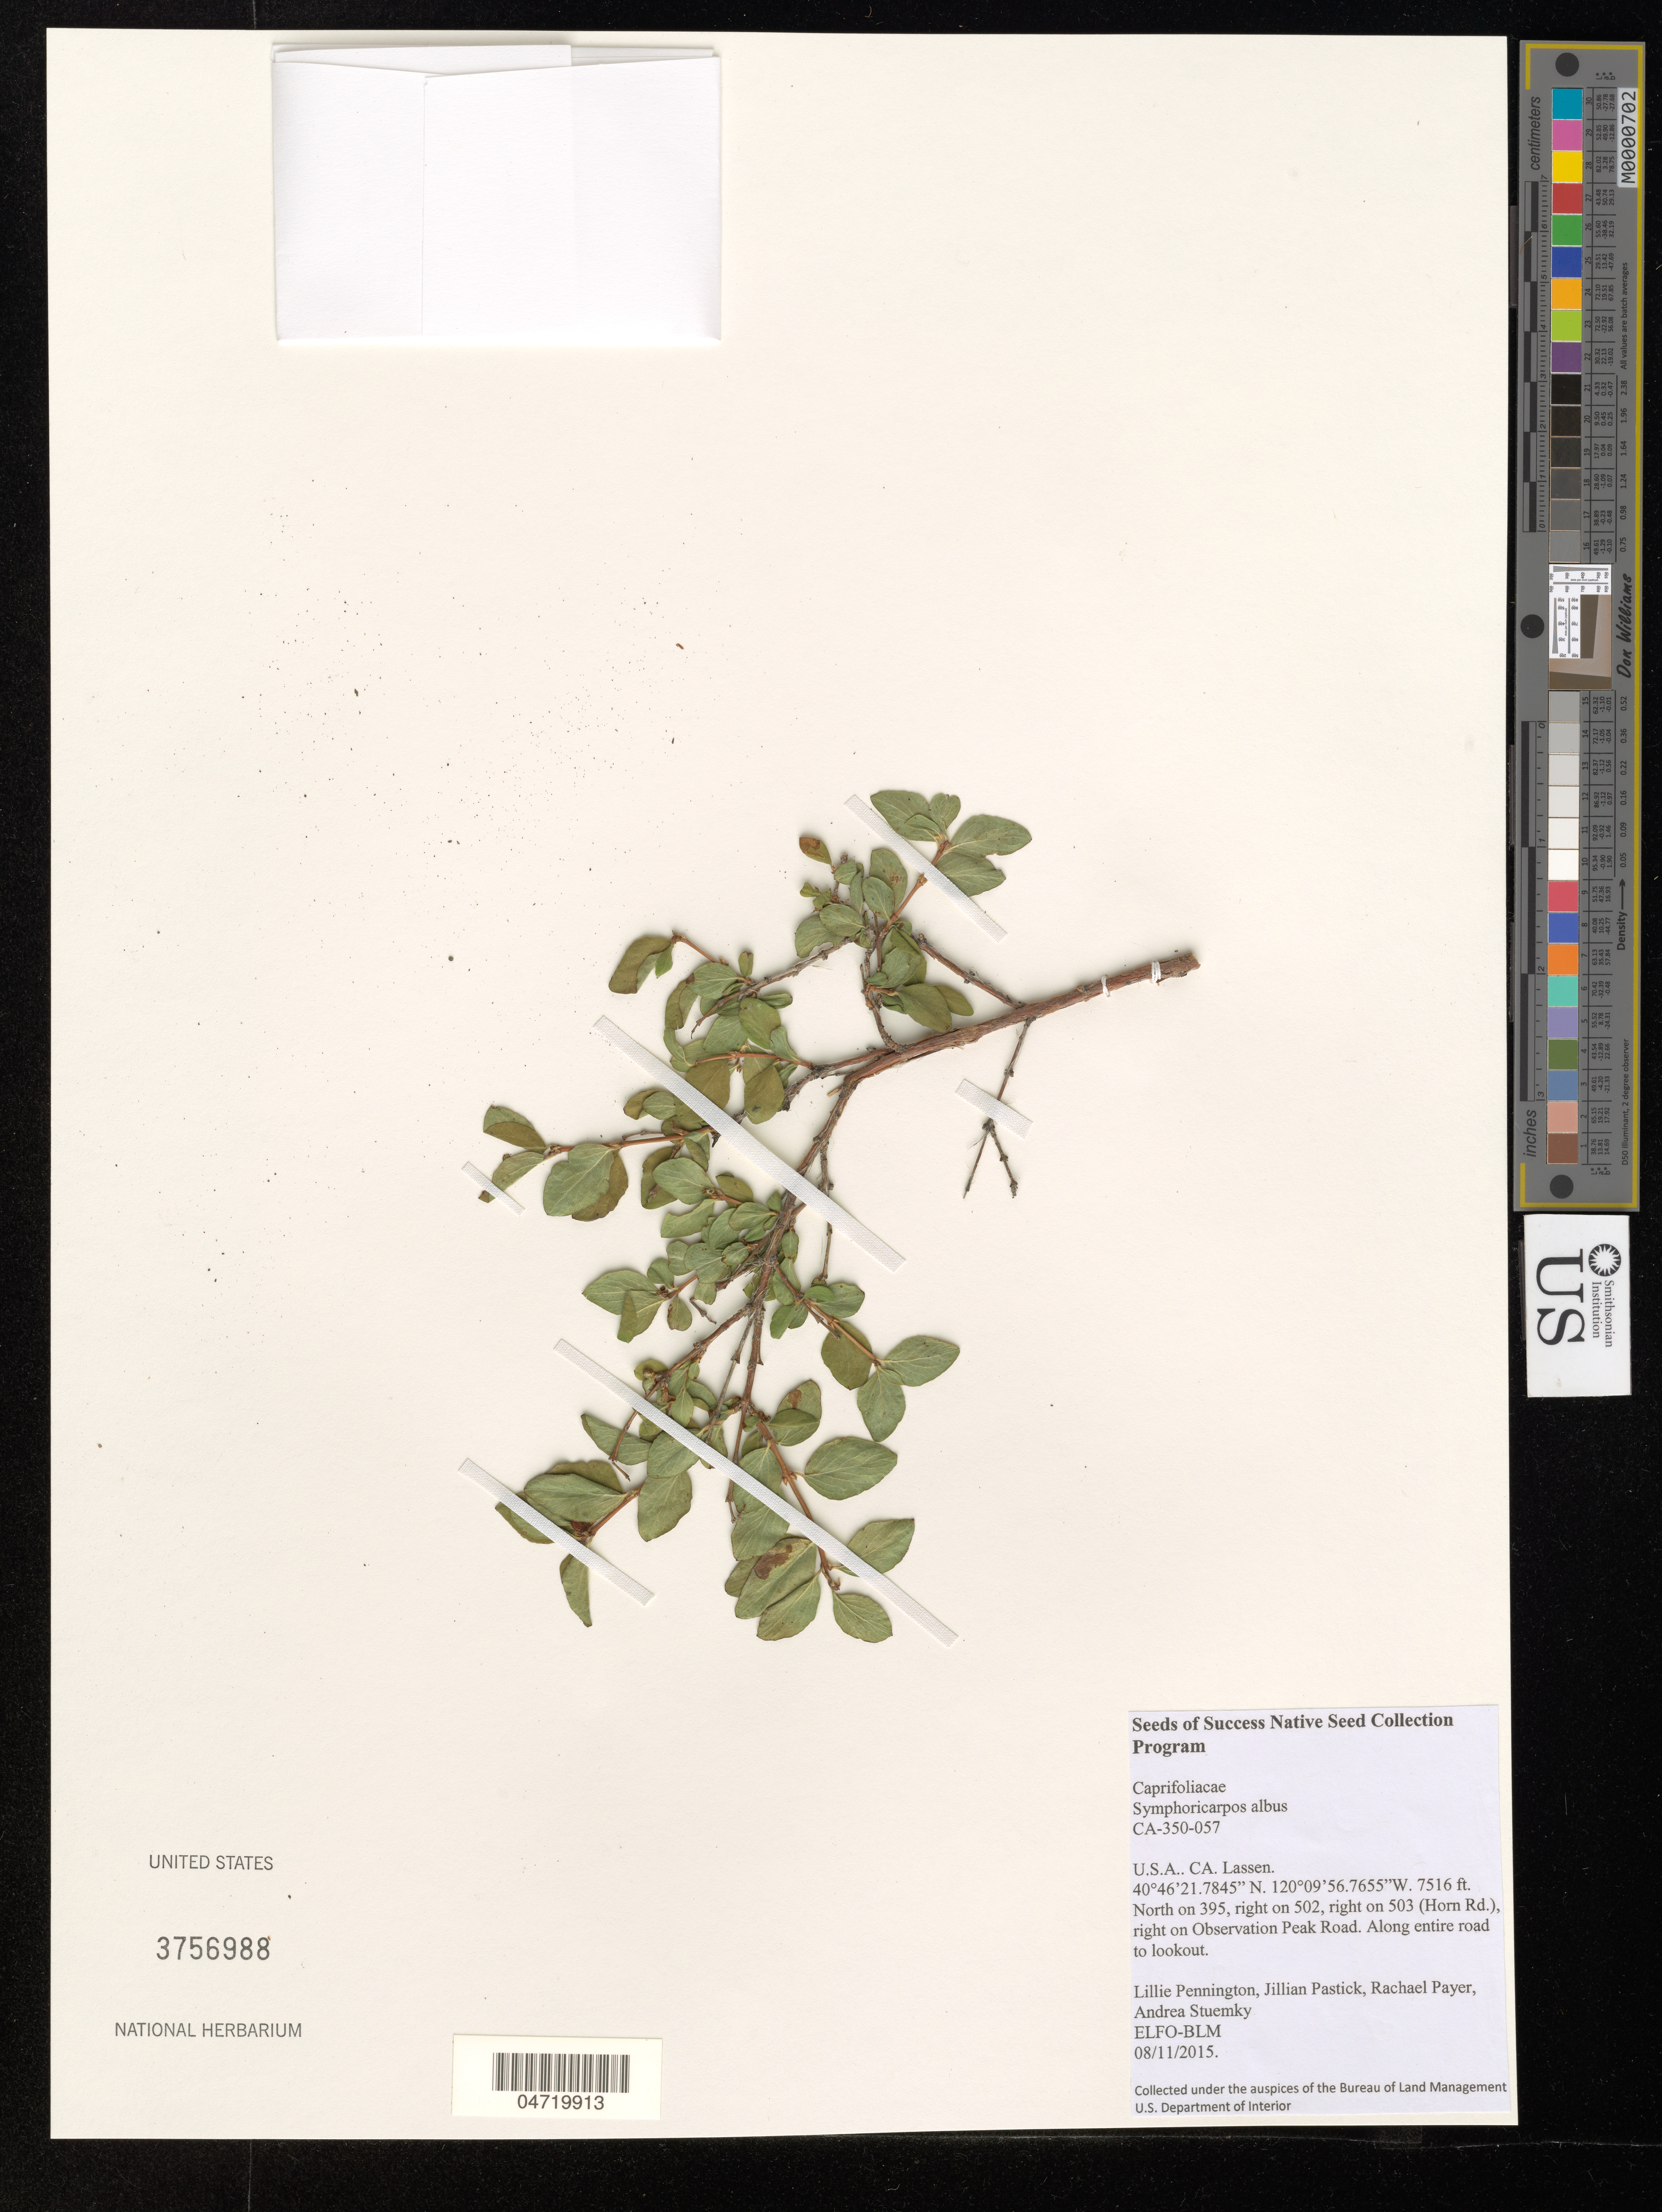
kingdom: Plantae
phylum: Tracheophyta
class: Magnoliopsida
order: Dipsacales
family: Caprifoliaceae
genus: Symphoricarpos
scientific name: Symphoricarpos albus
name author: (L.) S.F. Blake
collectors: L. Pennington, J. Pastick, R. Payer & A. Stuemky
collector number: CA-350-057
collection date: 2015-08-11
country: United States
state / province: California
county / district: Lassen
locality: Lassen. North on 395, right on 502, right on 503 (Horn Rd.), right on Observation Peak Road. Along entire road to lookout.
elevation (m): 2291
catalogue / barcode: US 3756988